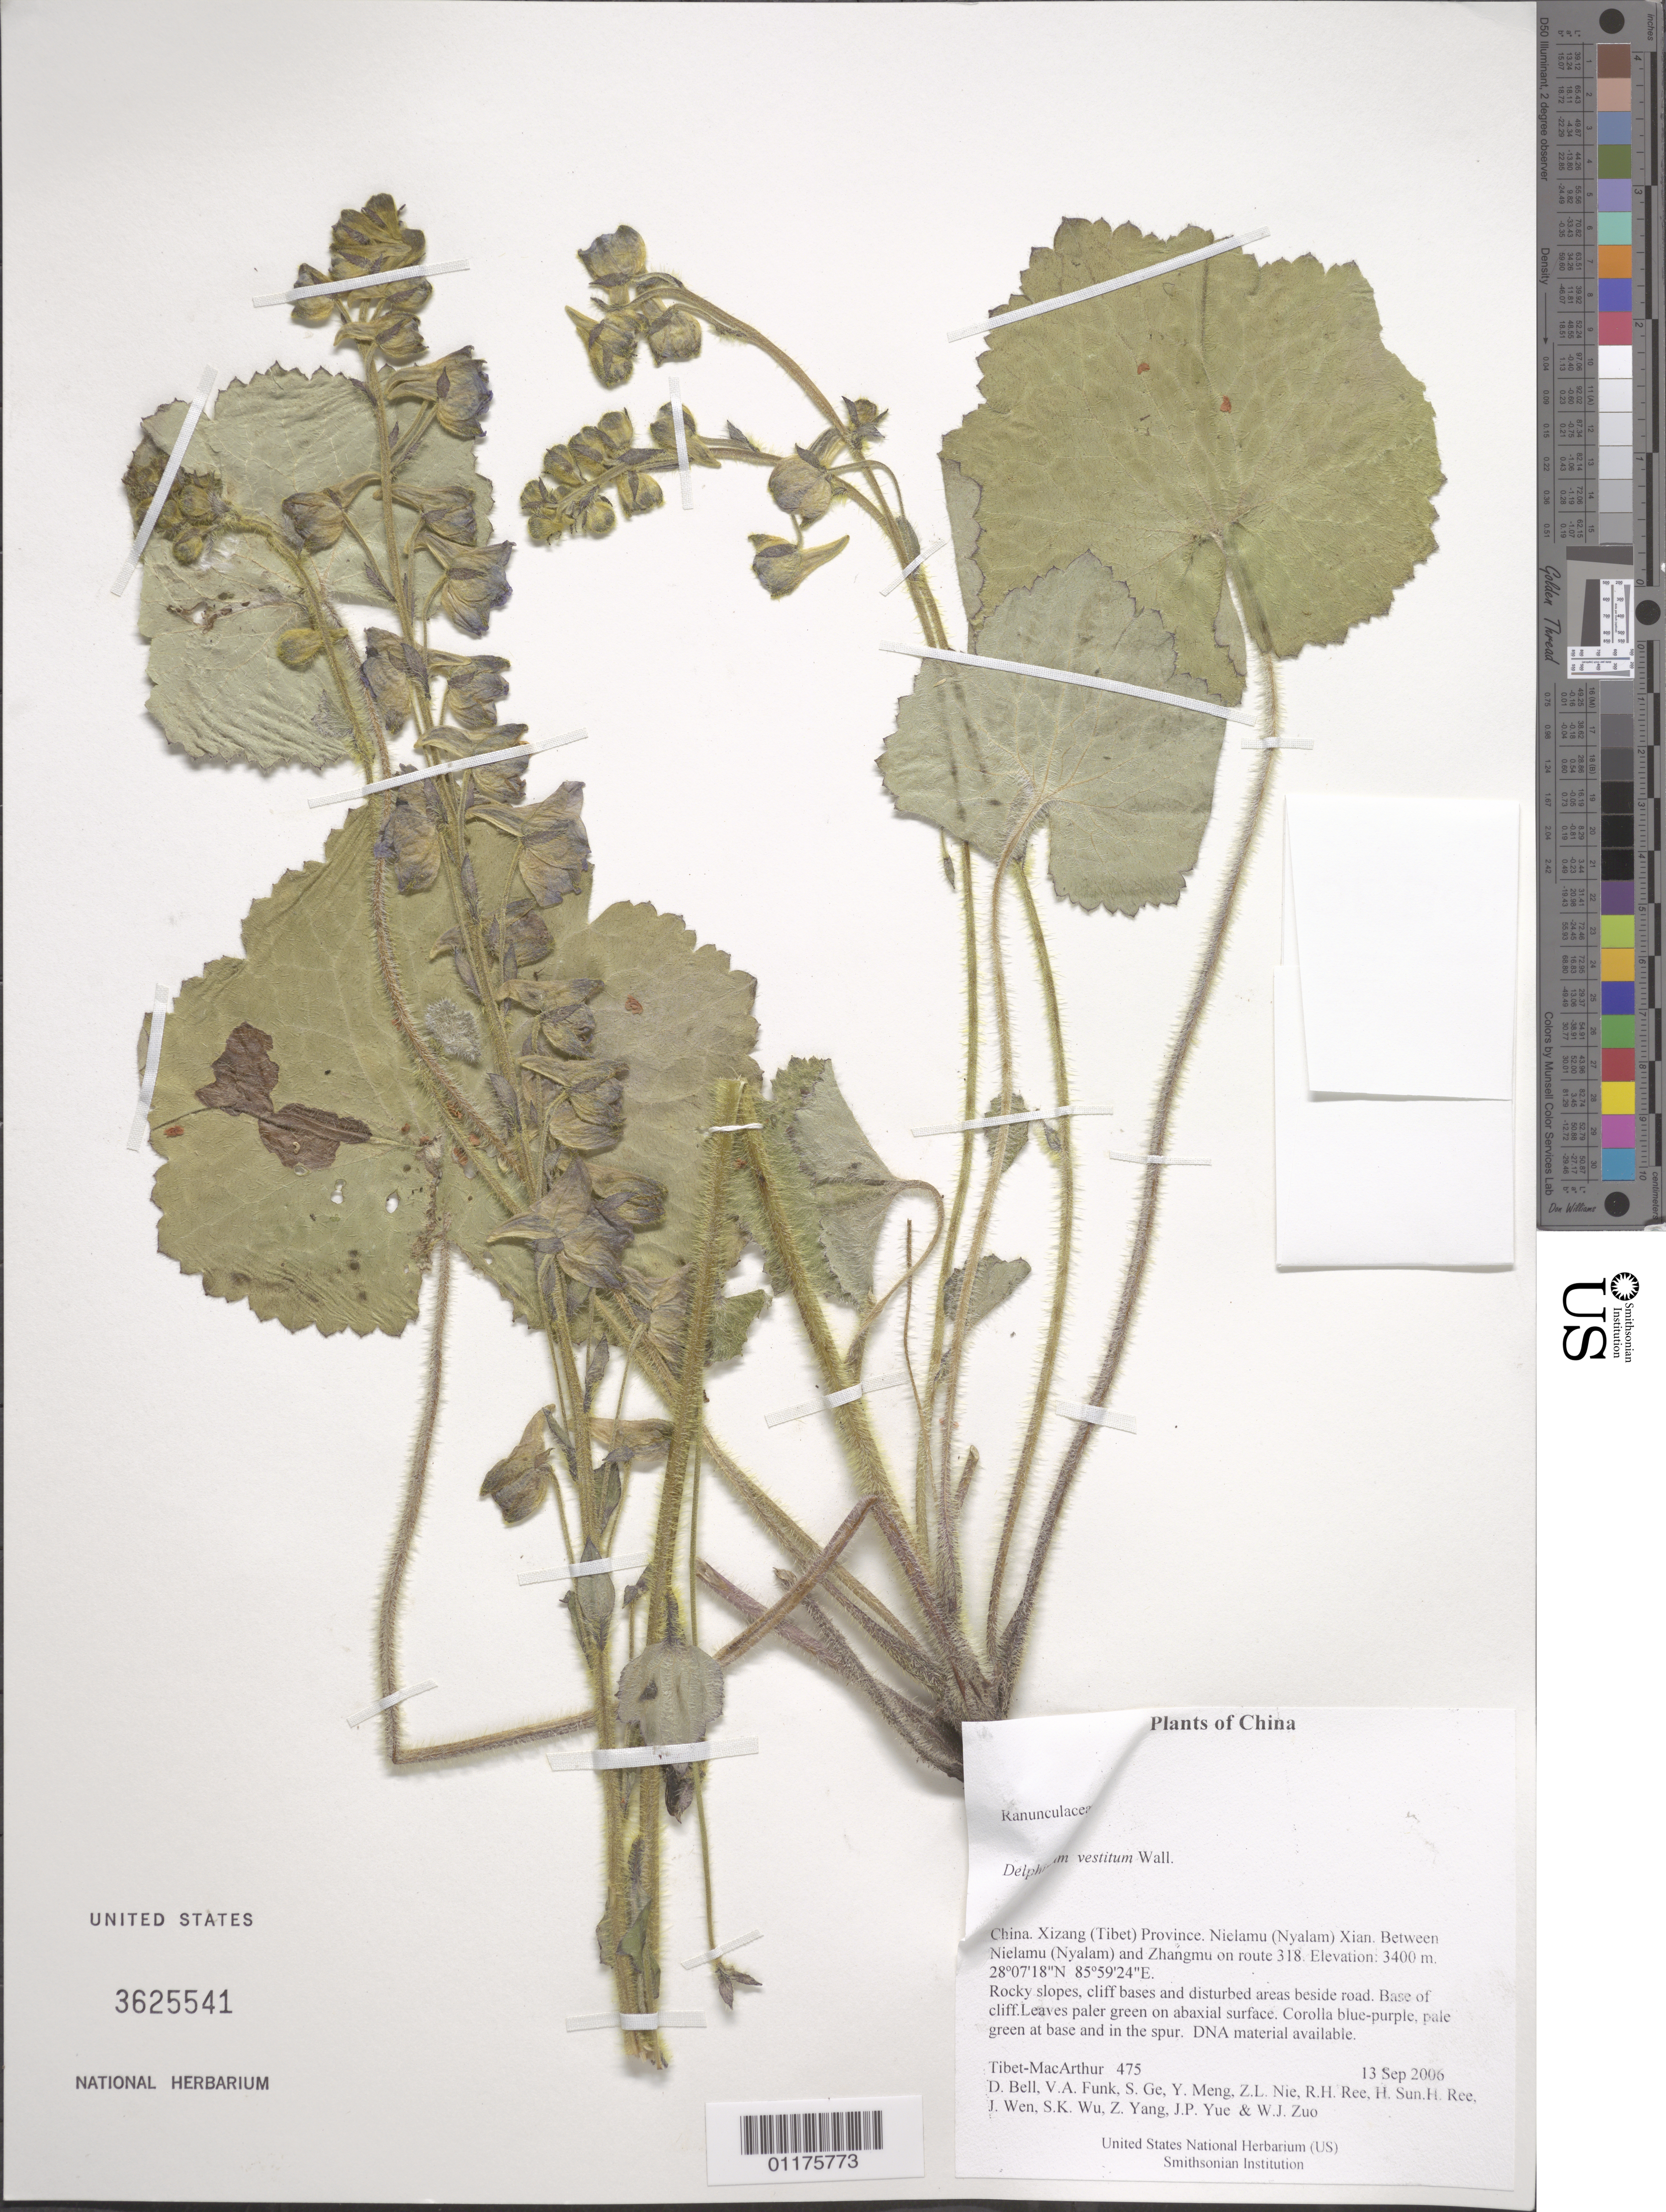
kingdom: Plantae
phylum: Tracheophyta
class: Magnoliopsida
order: Ranunculales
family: Ranunculaceae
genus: Delphinium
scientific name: Delphinium vestitum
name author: Wall.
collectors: Tibet-MacArthur, D. A. Bell, V. Funk, S. Ge, Y. Meng, Z. Nie, R. Ree, H. Sun, J. Wen, Z. Yang, J. Yue, Z. Zhou & W. Zuo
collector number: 475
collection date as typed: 13 Sep 2006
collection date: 2006-09-13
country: China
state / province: Xizang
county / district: Nielamu (Nyalam) Xian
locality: Between Nielamu (Nyalam) and Zhangmu on route 318.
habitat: Rocky slopes, cliff bases and disturbed areas beside road. Base of cliff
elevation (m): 3400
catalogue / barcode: US 3625541